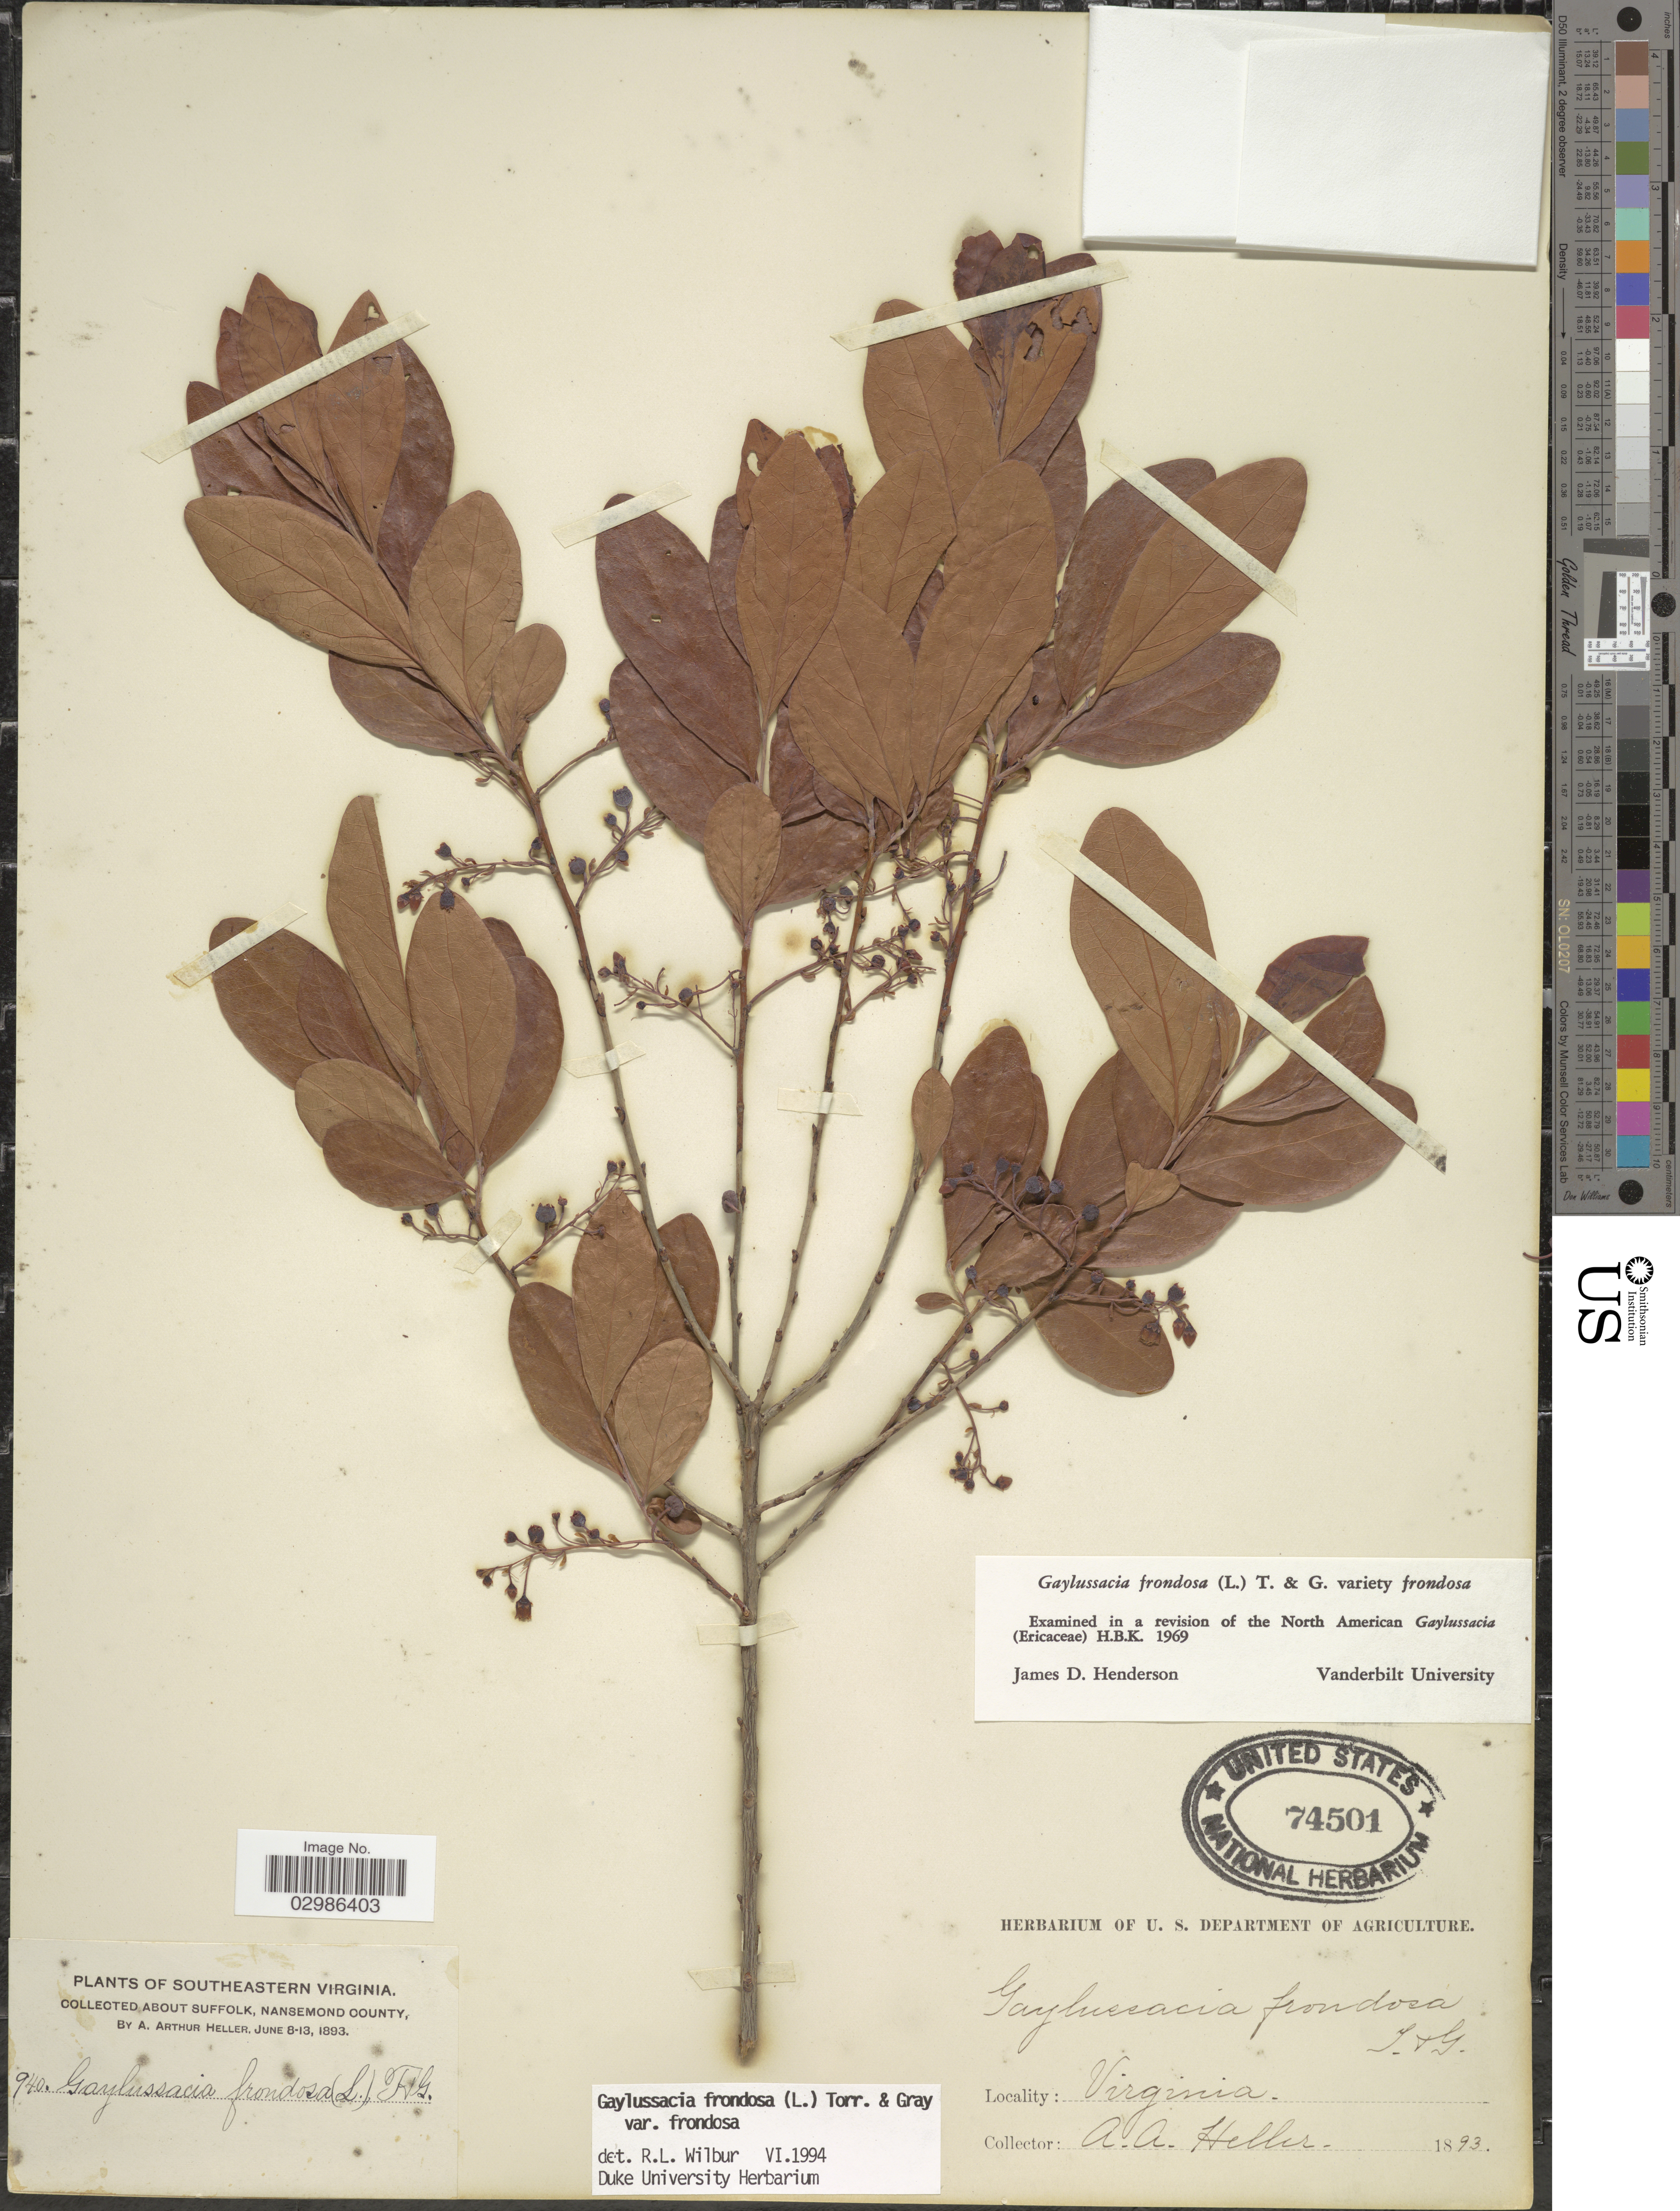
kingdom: Plantae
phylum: Tracheophyta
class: Magnoliopsida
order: Ericales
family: Ericaceae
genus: Gaylussacia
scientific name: Gaylussacia frondosa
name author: (L.) Torr. & A. Gray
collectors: A. A. Heller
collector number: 940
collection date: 1893-06-08/1893-06-13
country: United States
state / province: Virginia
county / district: City of Suffolk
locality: Southeastern Virginia, About Suffolk, Nansemond County.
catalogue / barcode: US 74501